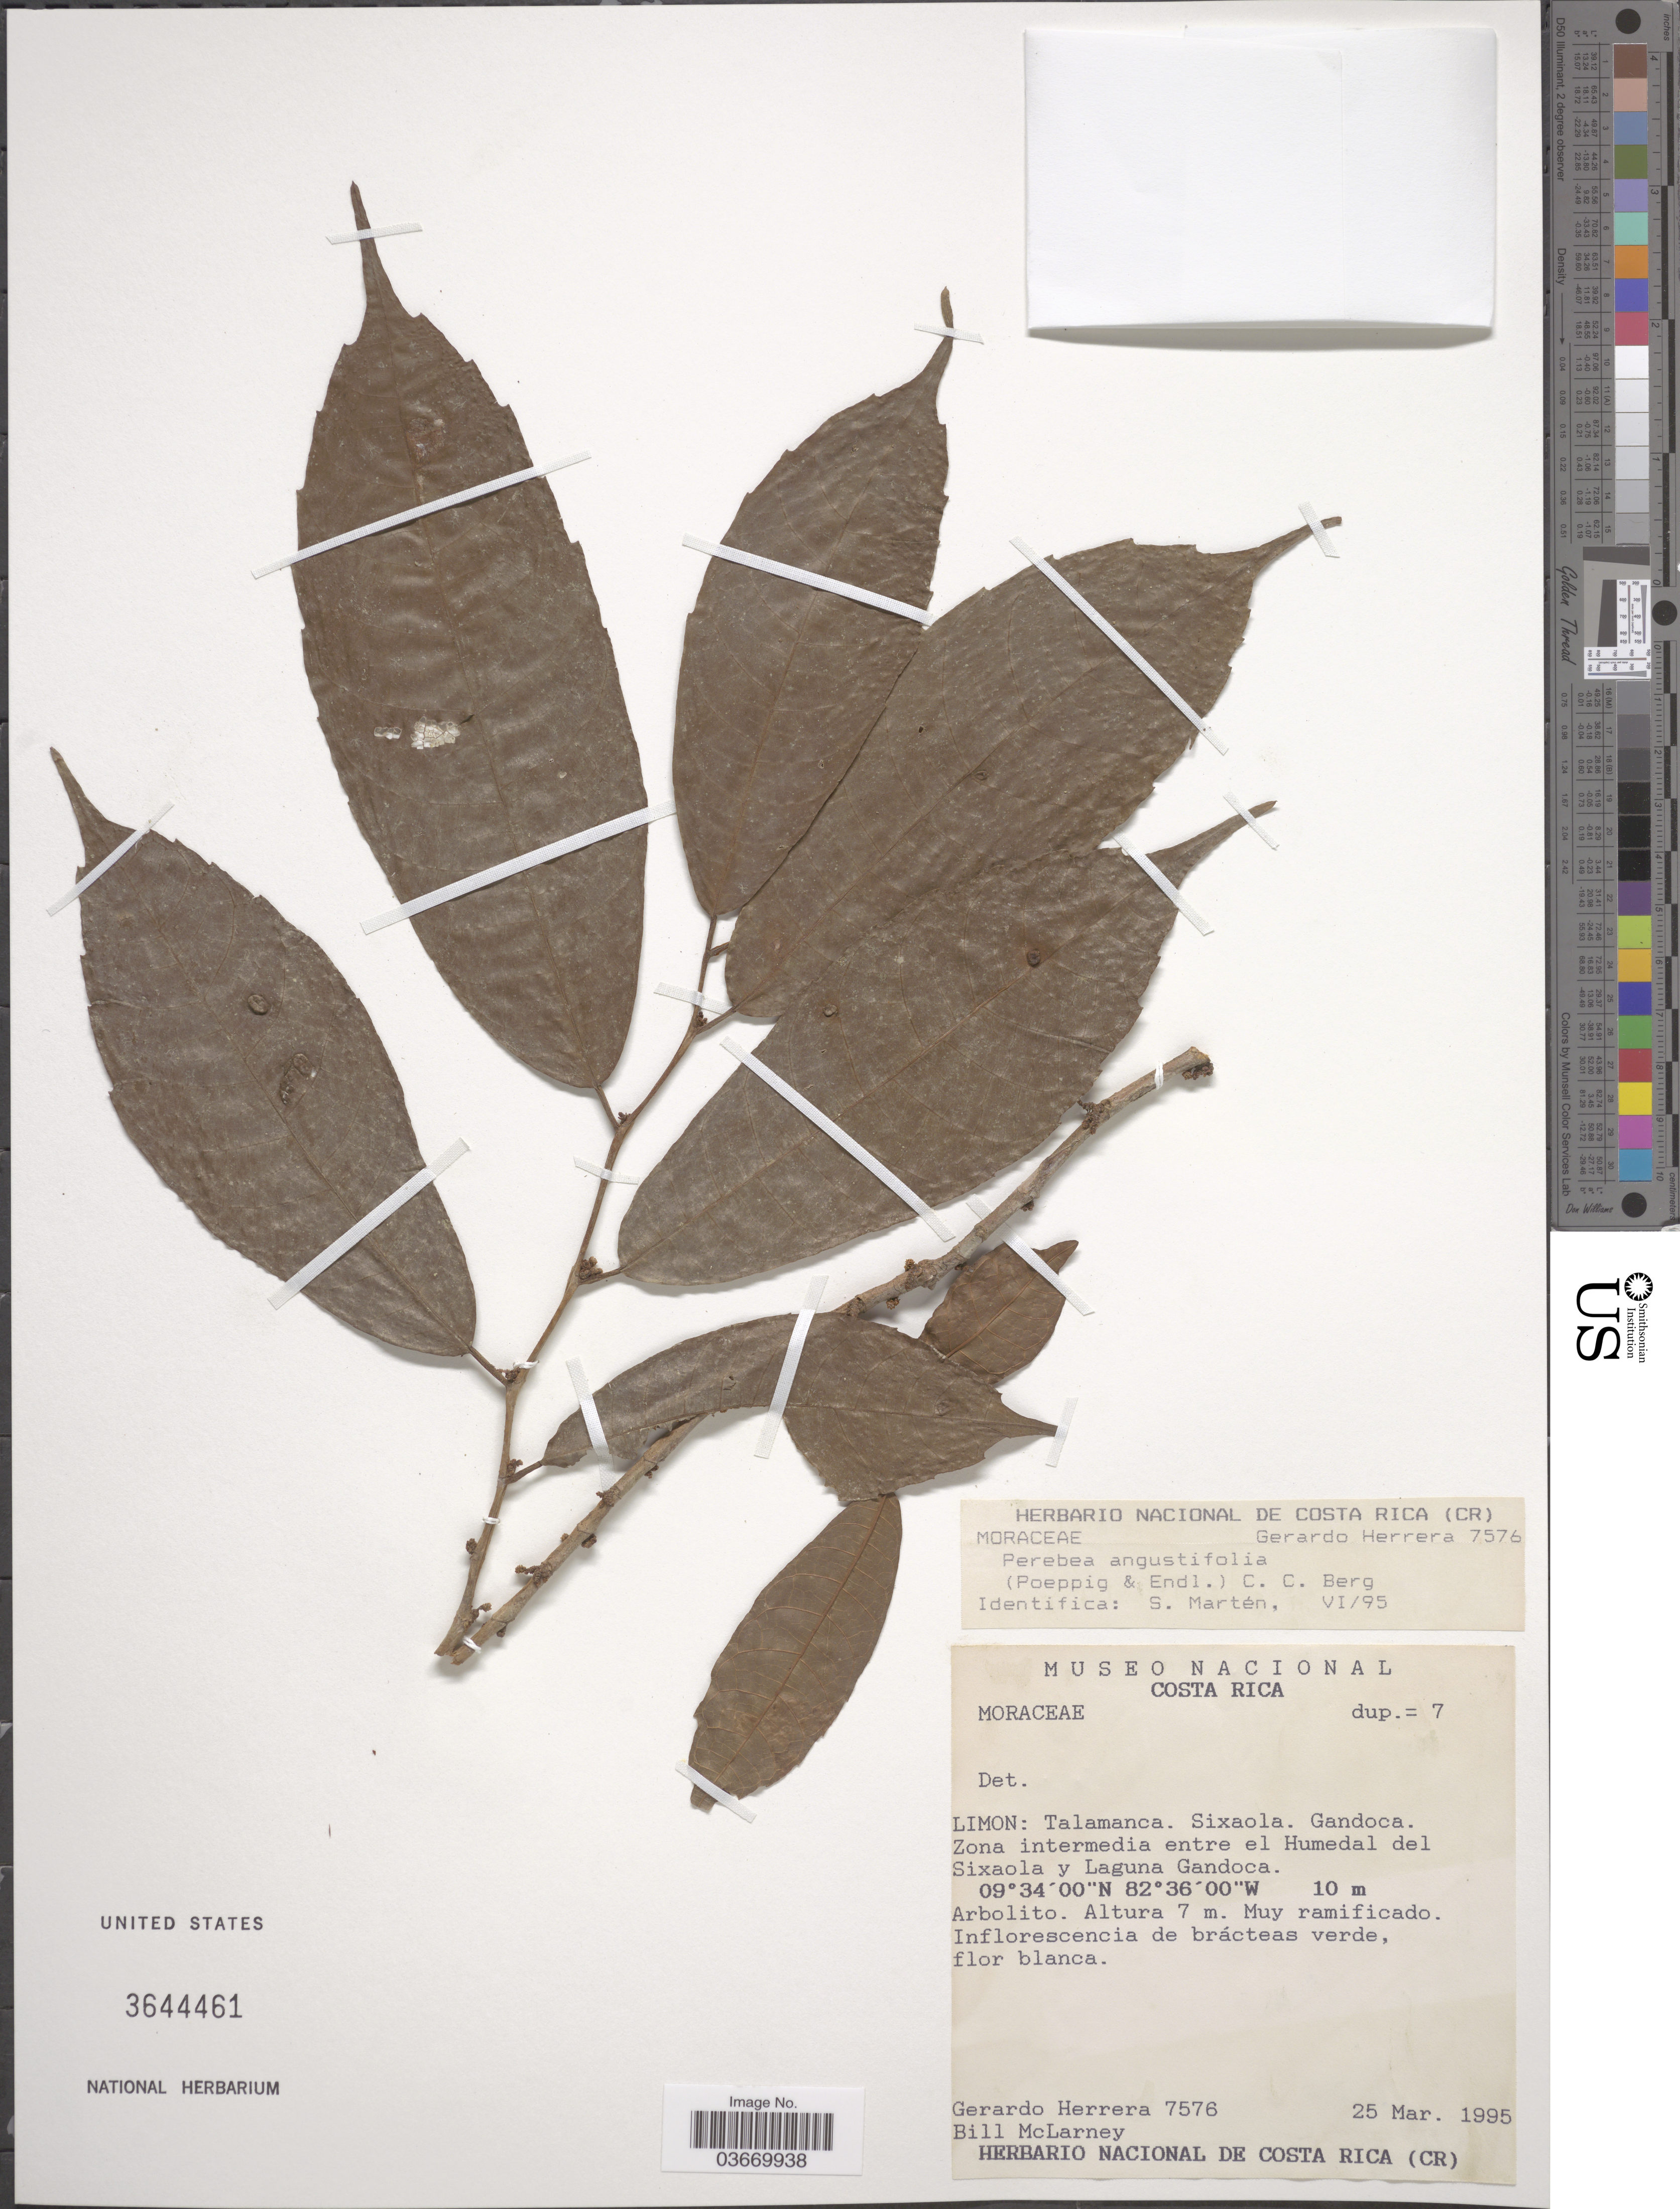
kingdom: Plantae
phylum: Tracheophyta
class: Magnoliopsida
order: Rosales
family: Moraceae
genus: Perebea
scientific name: Perebea angustifolia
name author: (Poepp. & Endl.) C.C. Berg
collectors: G. Herrera & B. McLarney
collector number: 7576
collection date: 1995-03-25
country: Costa Rica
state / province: Limón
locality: Talamanca. Sixaola. Gandoca. Zona intermedia entre el Humedal del Sixaola y Laguna Gandoca.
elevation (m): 10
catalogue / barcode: US 3644461